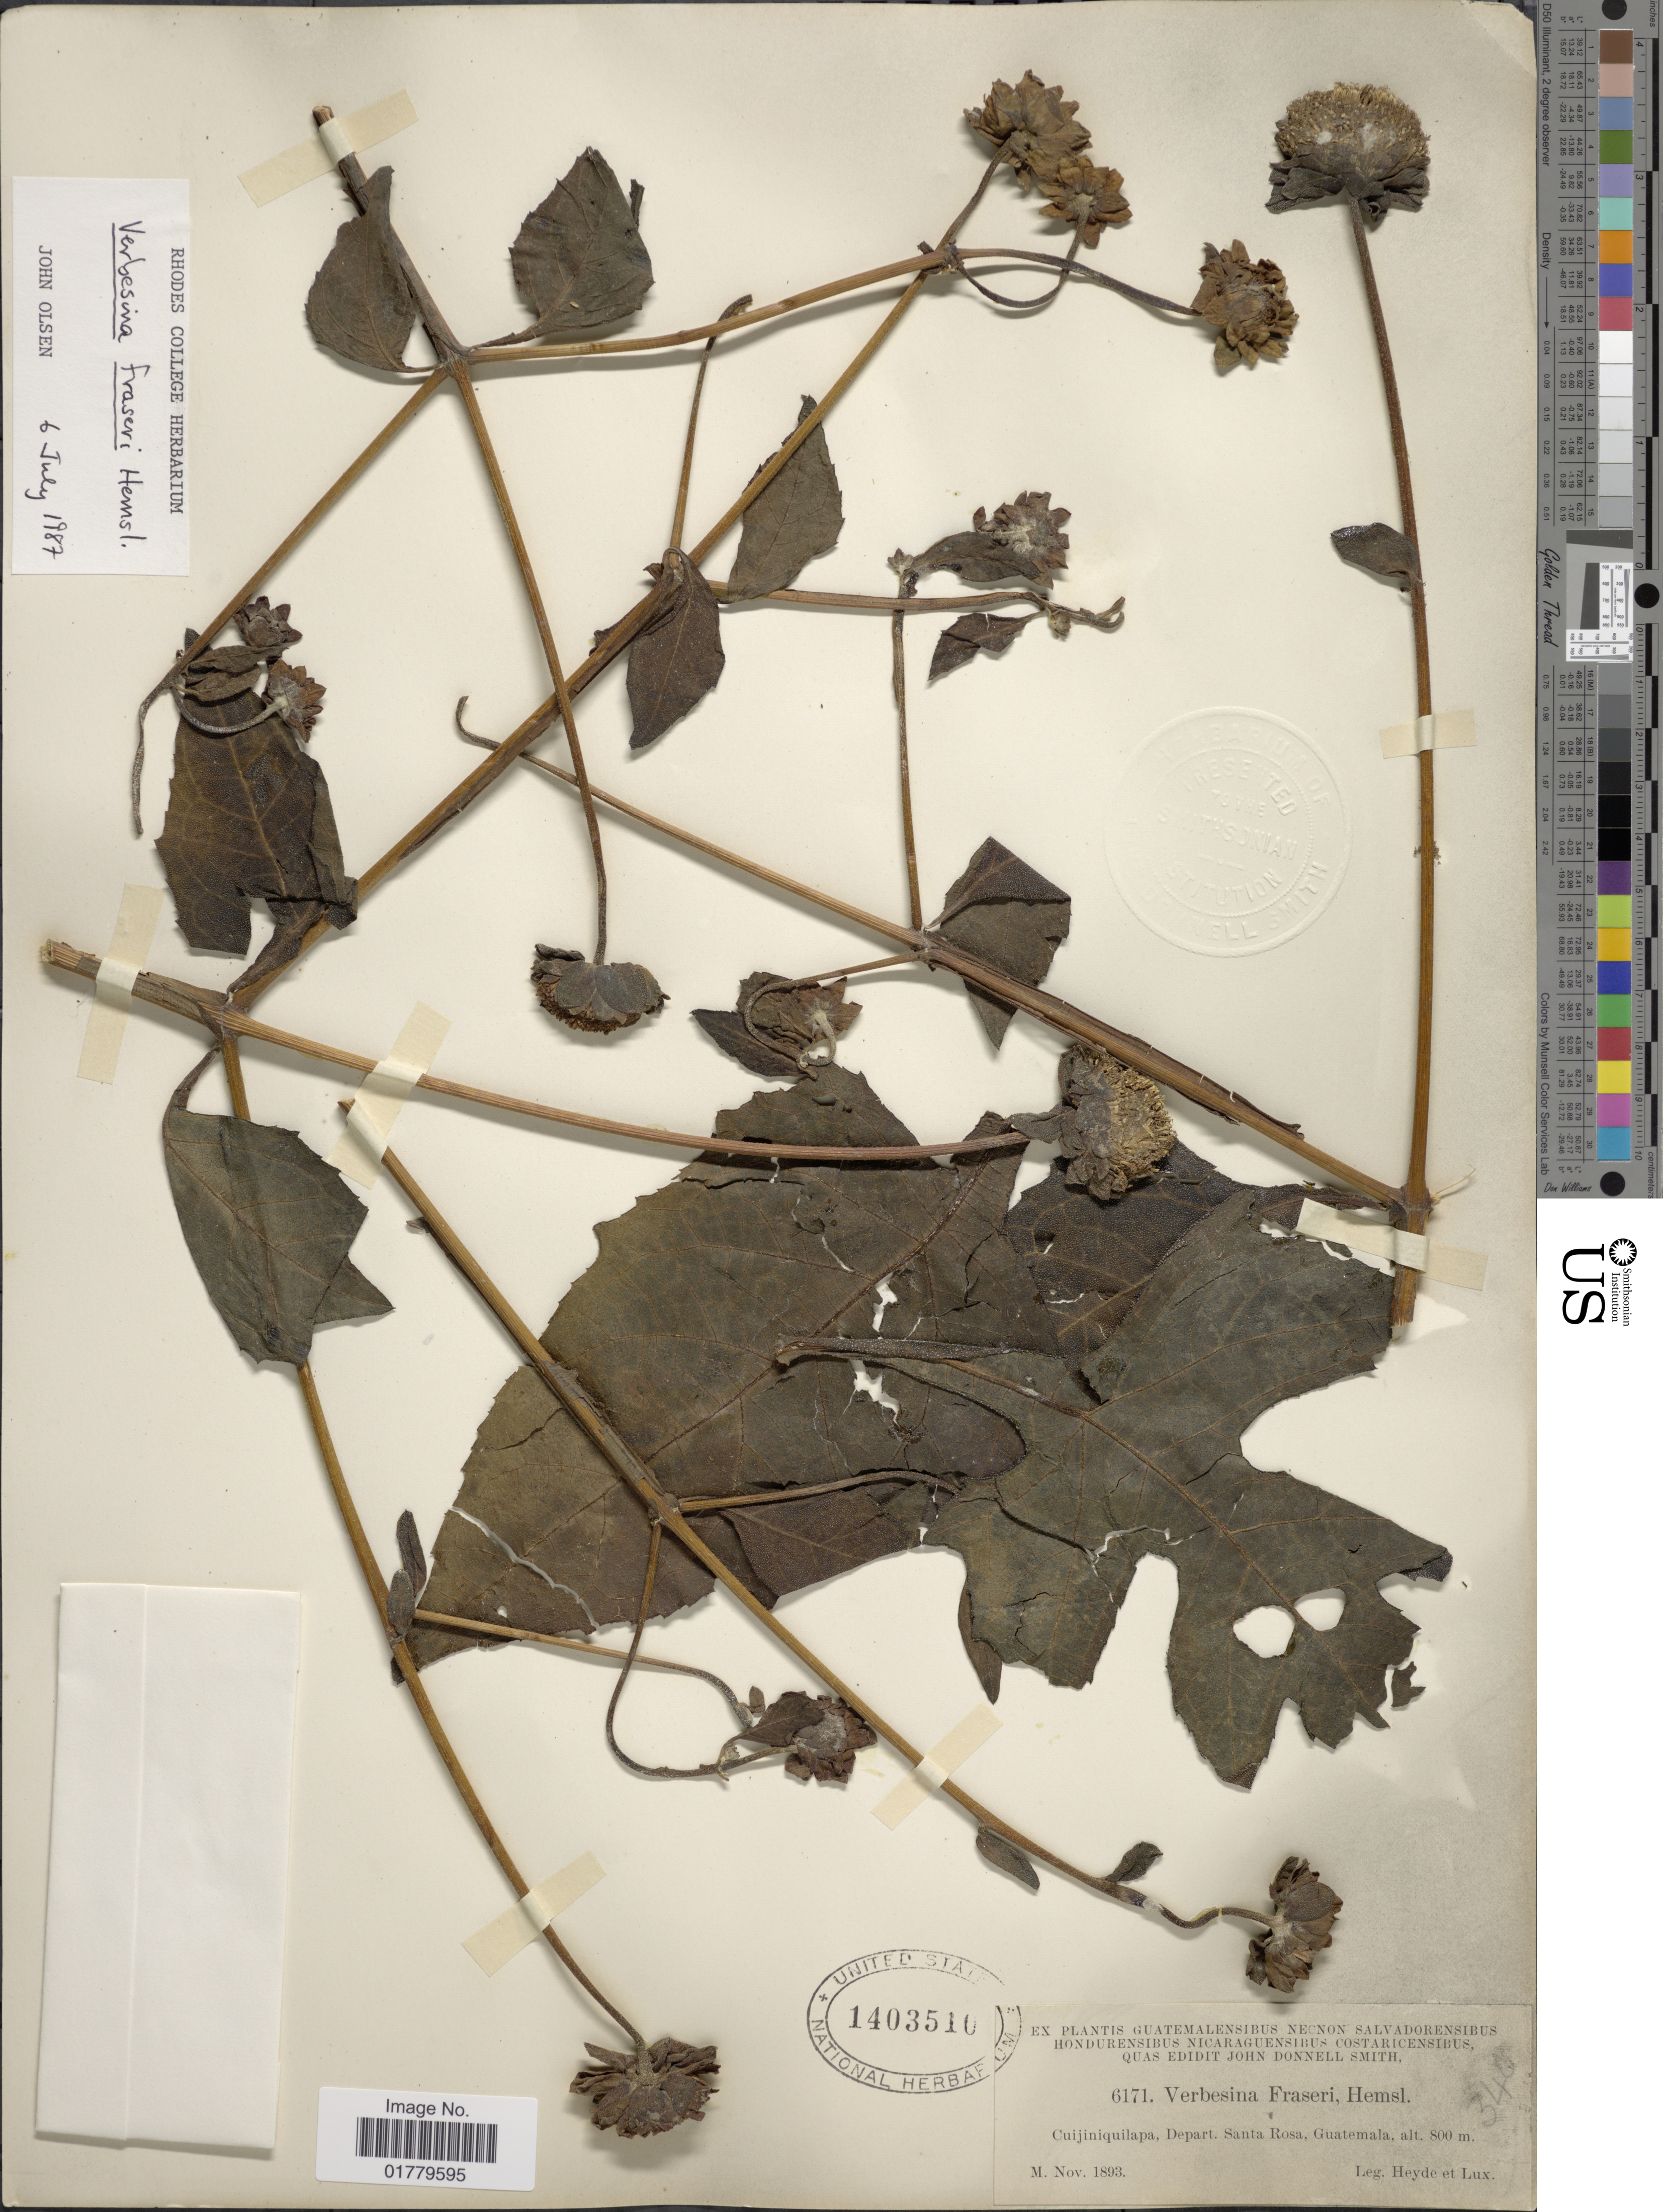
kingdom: Plantae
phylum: Tracheophyta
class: Magnoliopsida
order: Asterales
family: Asteraceae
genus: Verbesina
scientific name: Verbesina fraseri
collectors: Heyde & Lux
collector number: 6171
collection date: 1893-11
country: Guatemala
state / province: Santa Rosa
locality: Cuijiniquilapa, Depart. Santa Rosa, Guatemala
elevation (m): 800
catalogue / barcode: US 1403510